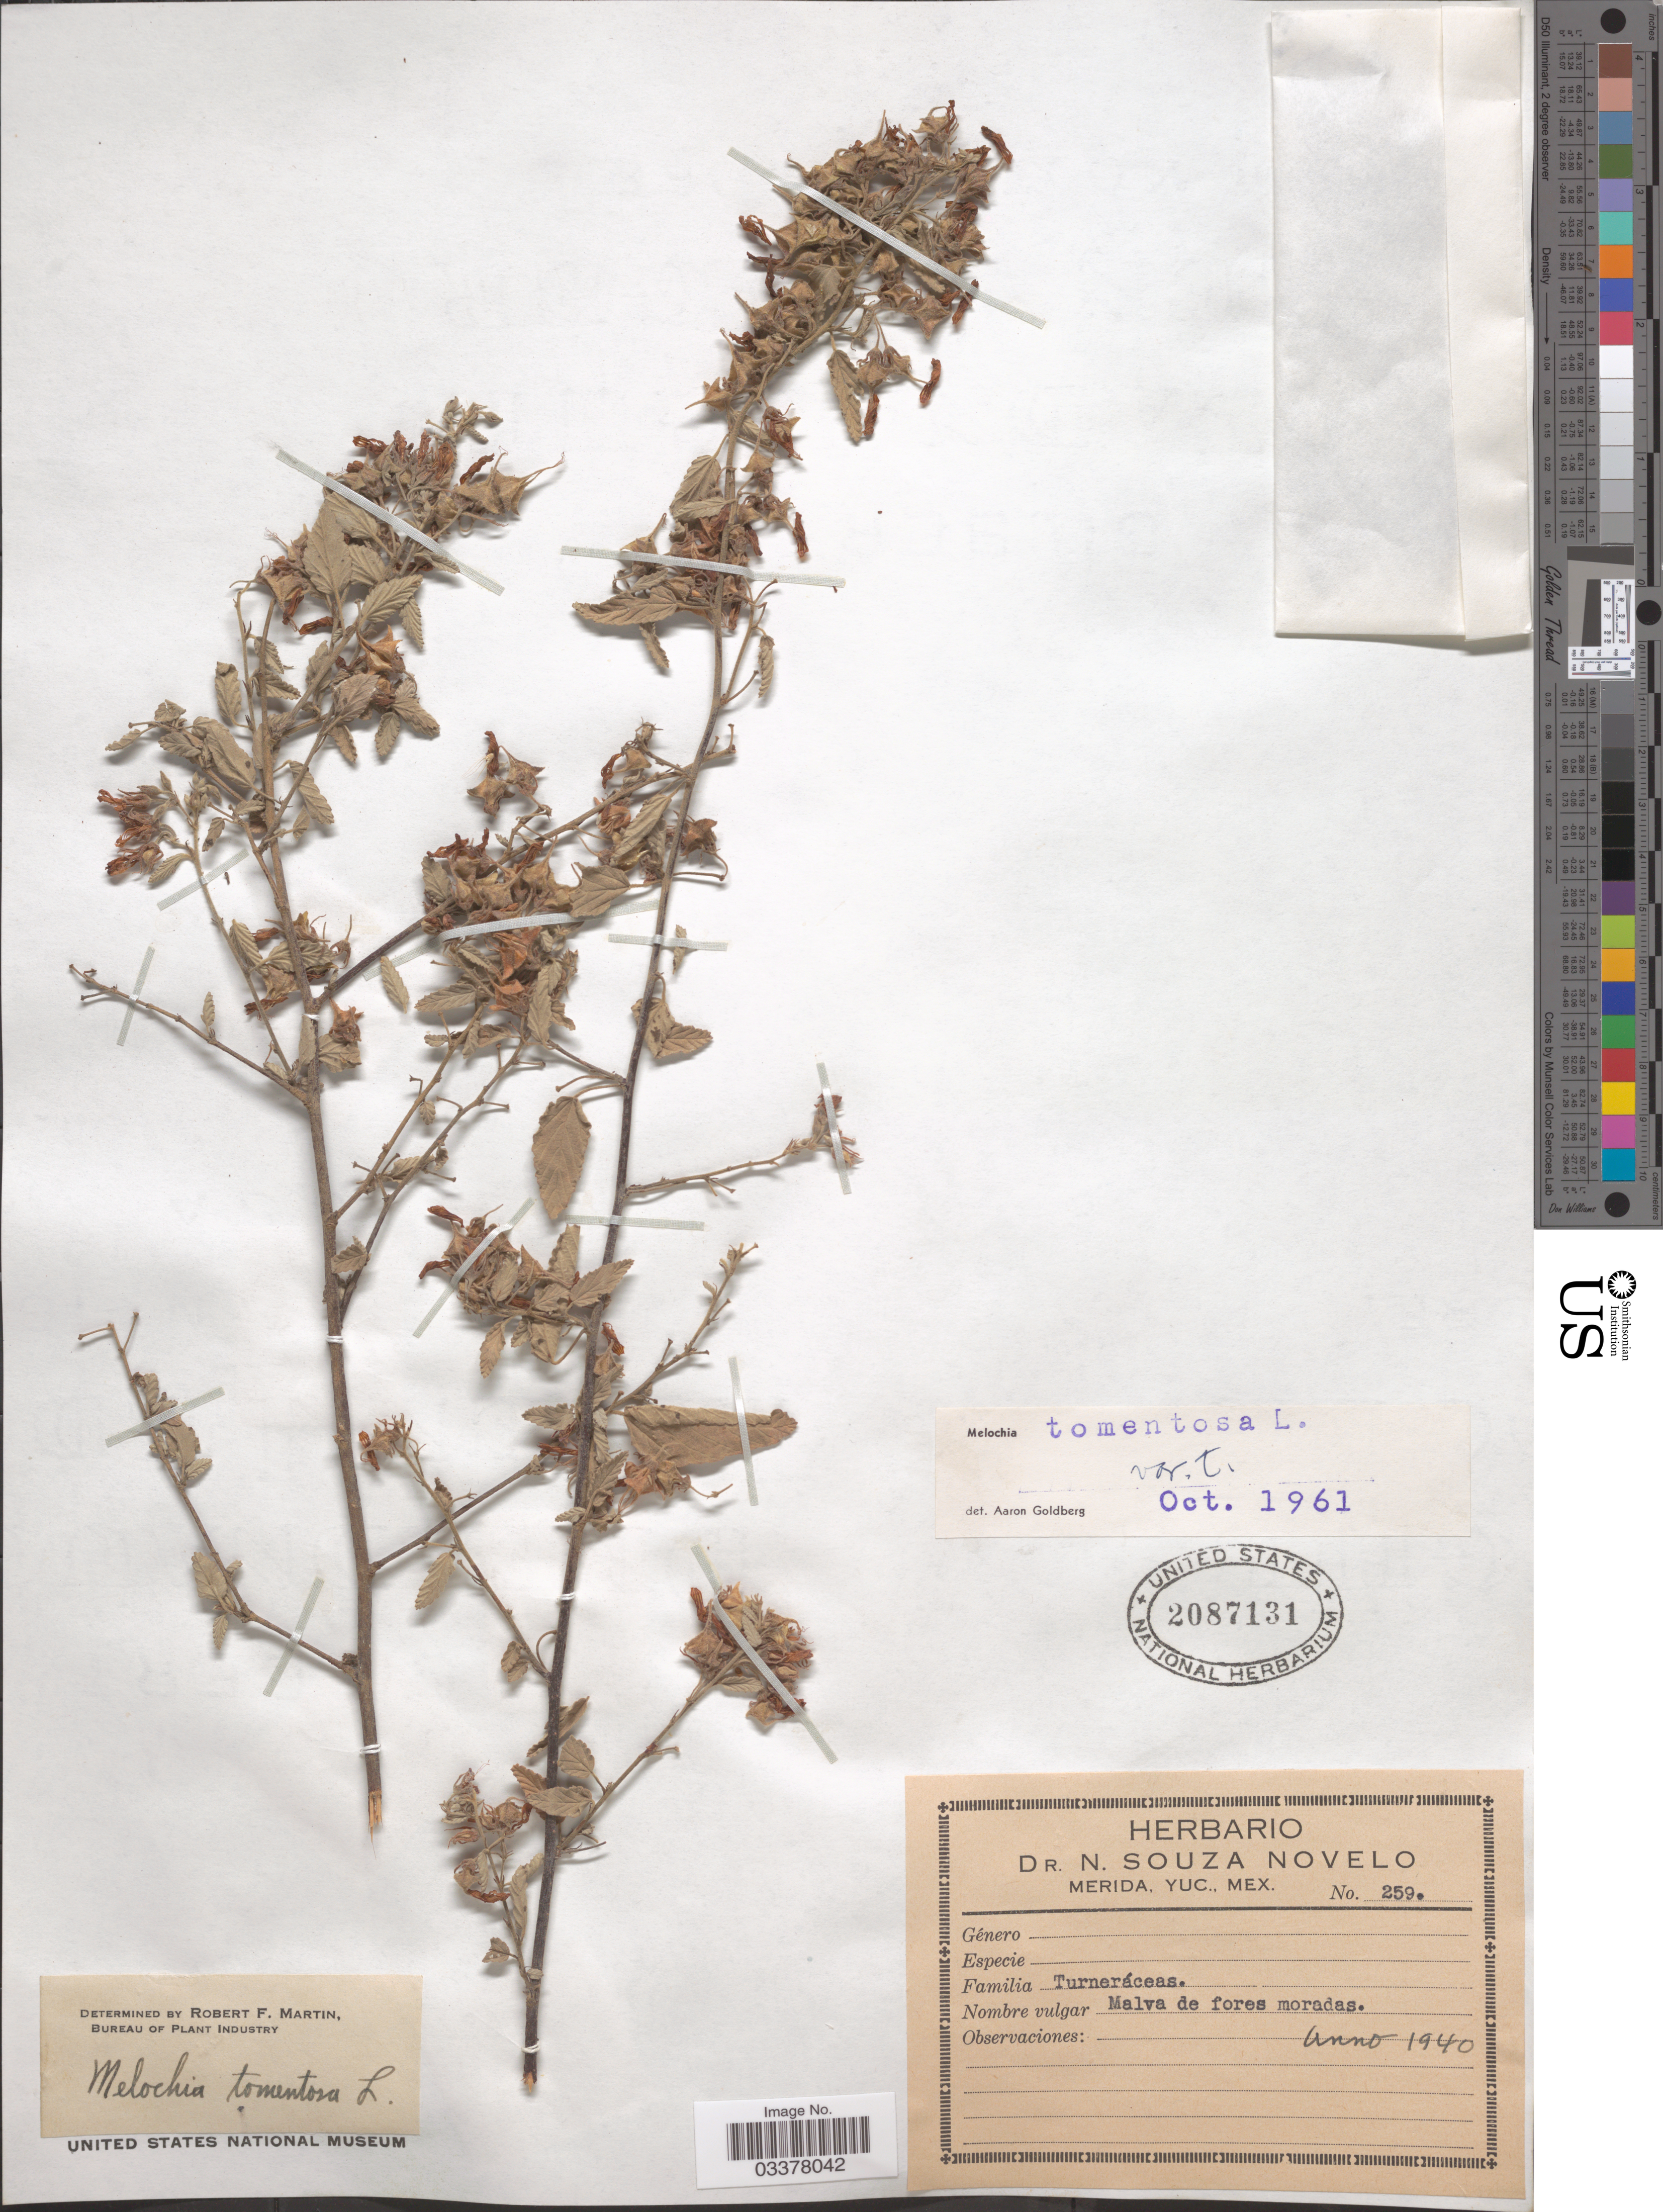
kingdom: Plantae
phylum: Tracheophyta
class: Magnoliopsida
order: Malvales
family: Malvaceae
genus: Melochia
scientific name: Melochia tomentosa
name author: L.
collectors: ex herb. Souza Novelo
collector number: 259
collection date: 1940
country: Mexico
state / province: Yucatán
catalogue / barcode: US 2087131